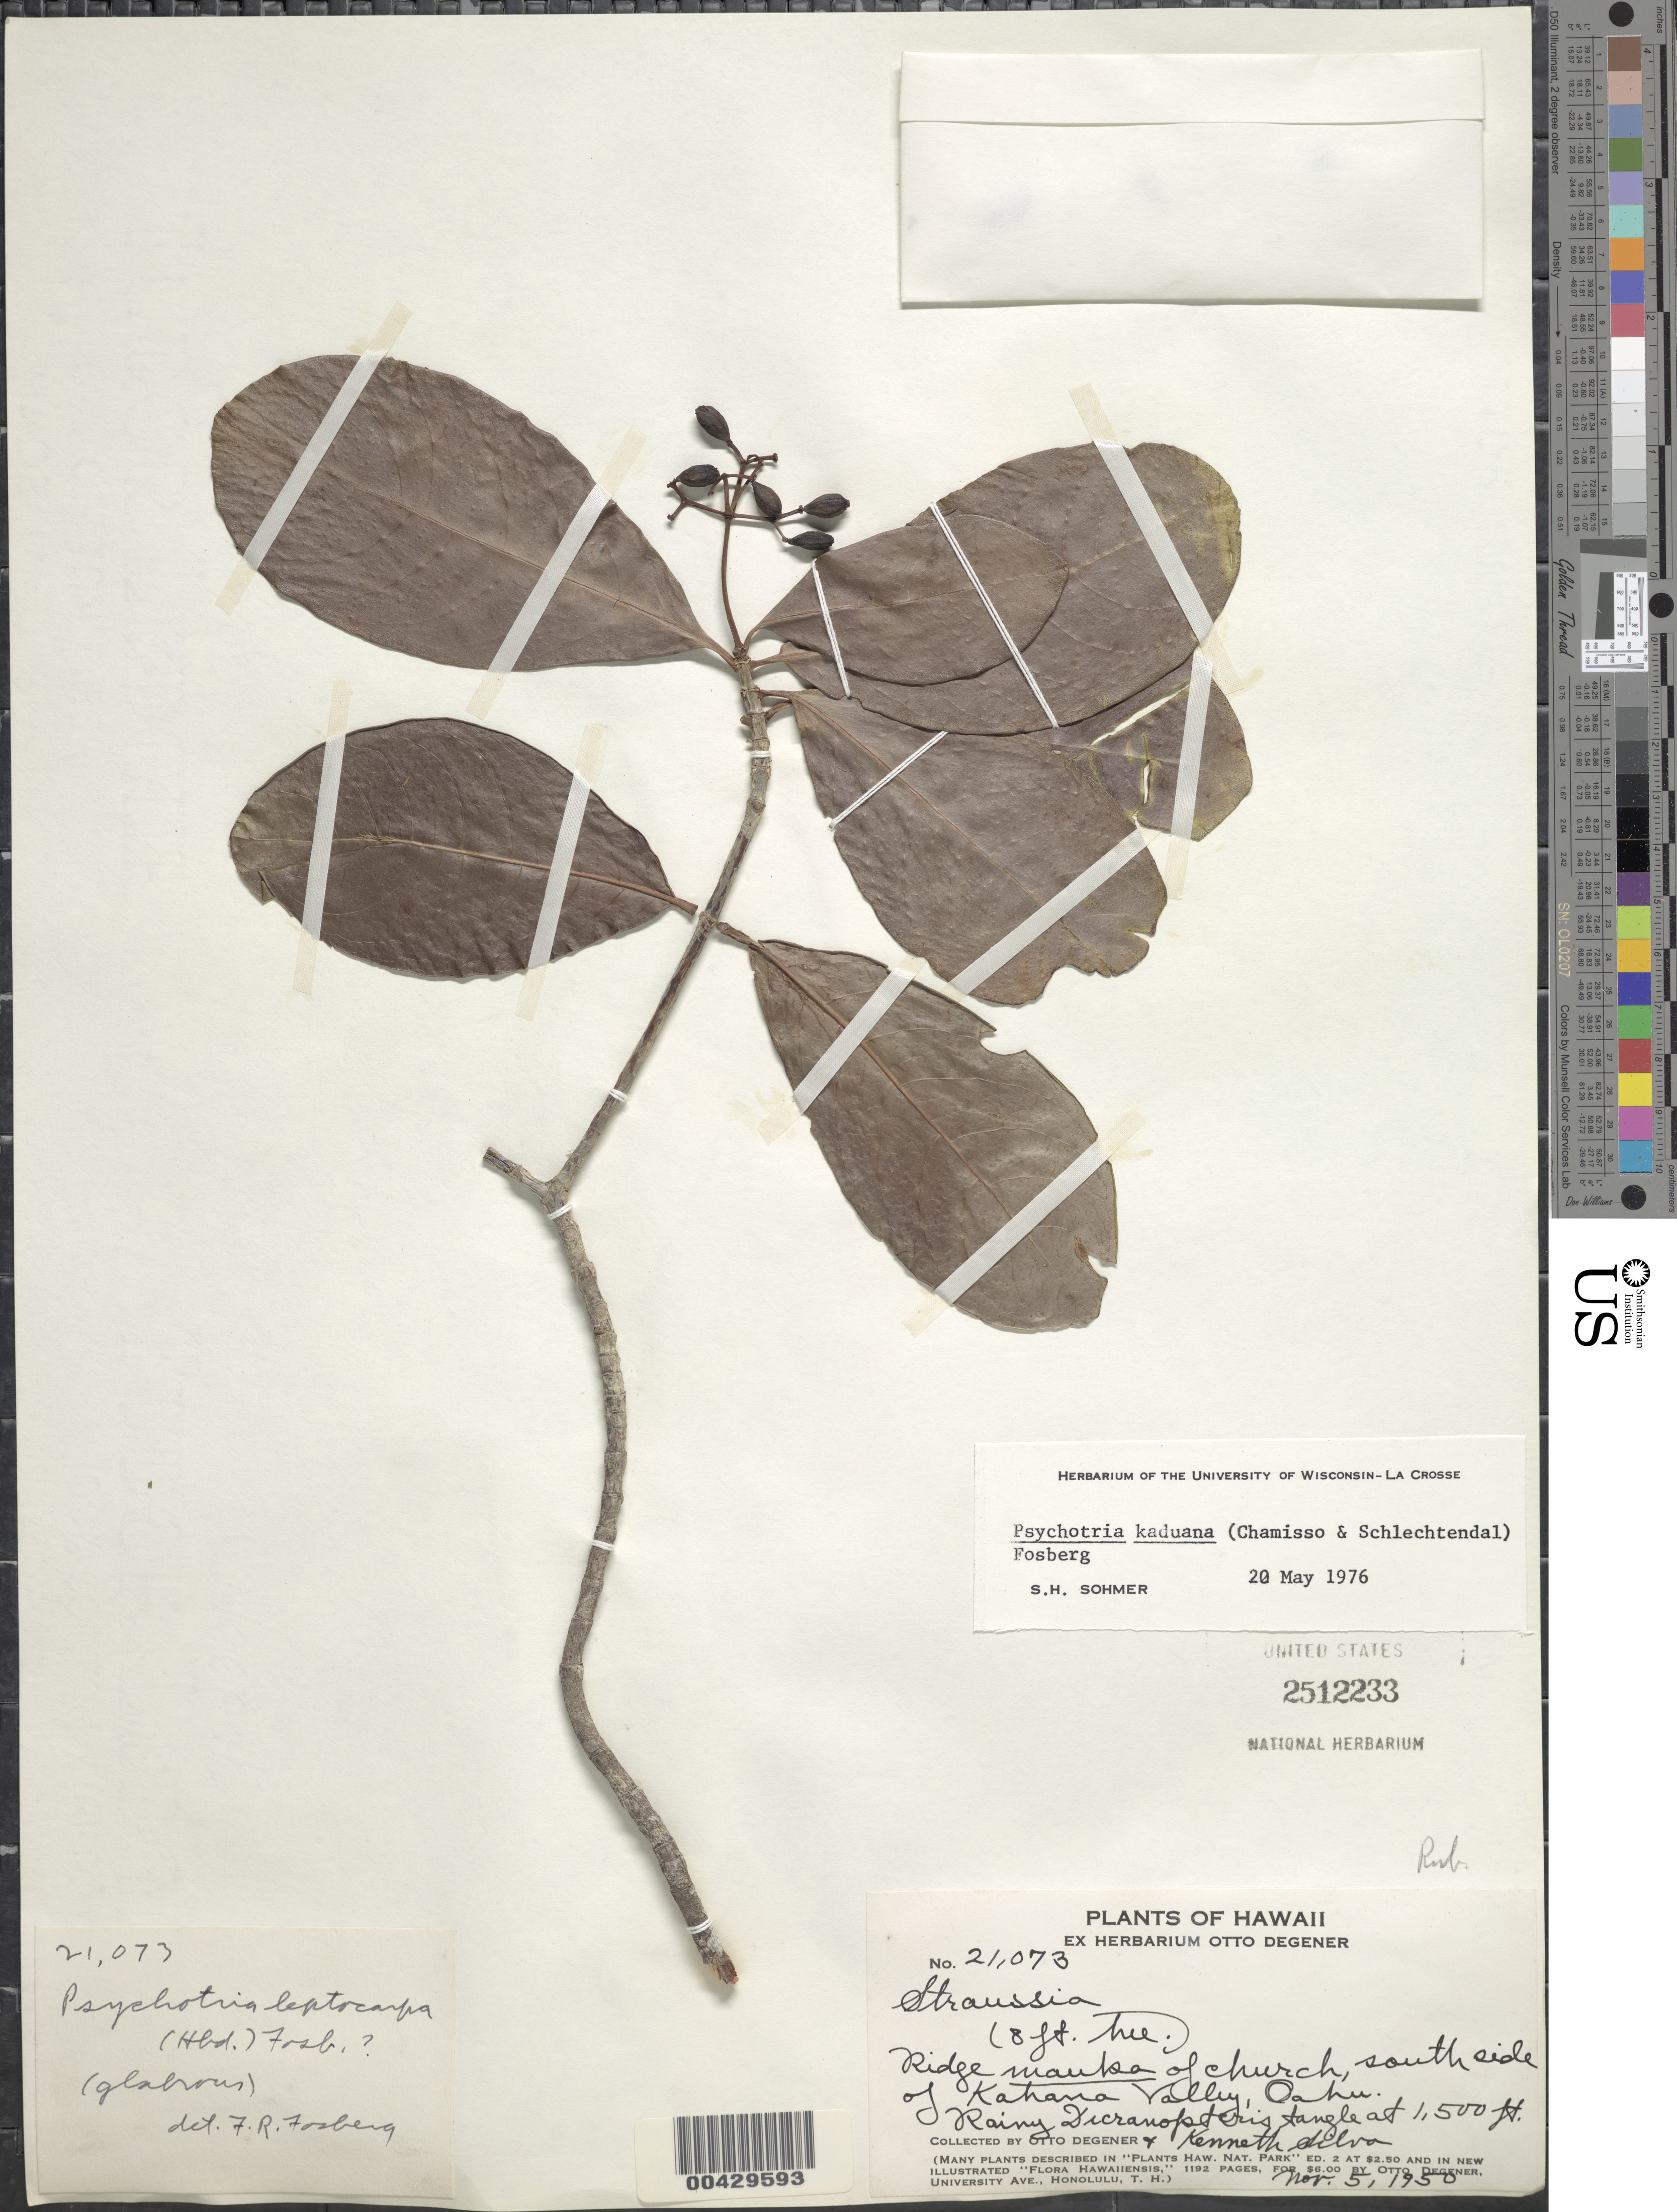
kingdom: Plantae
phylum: Tracheophyta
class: Magnoliopsida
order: Gentianales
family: Rubiaceae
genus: Psychotria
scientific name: Psychotria kaduana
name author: (Cham. & Schltdl.) Fosberg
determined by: Sohmer, S. H.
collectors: O. Degener & K. Silva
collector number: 21073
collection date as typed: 5 Nov 1950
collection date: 1950-11-05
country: United States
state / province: Hawaii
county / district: Honolulu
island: Oahu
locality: Ridge mauka of church, south side of Kahana Valley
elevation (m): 457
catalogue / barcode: US 2512233